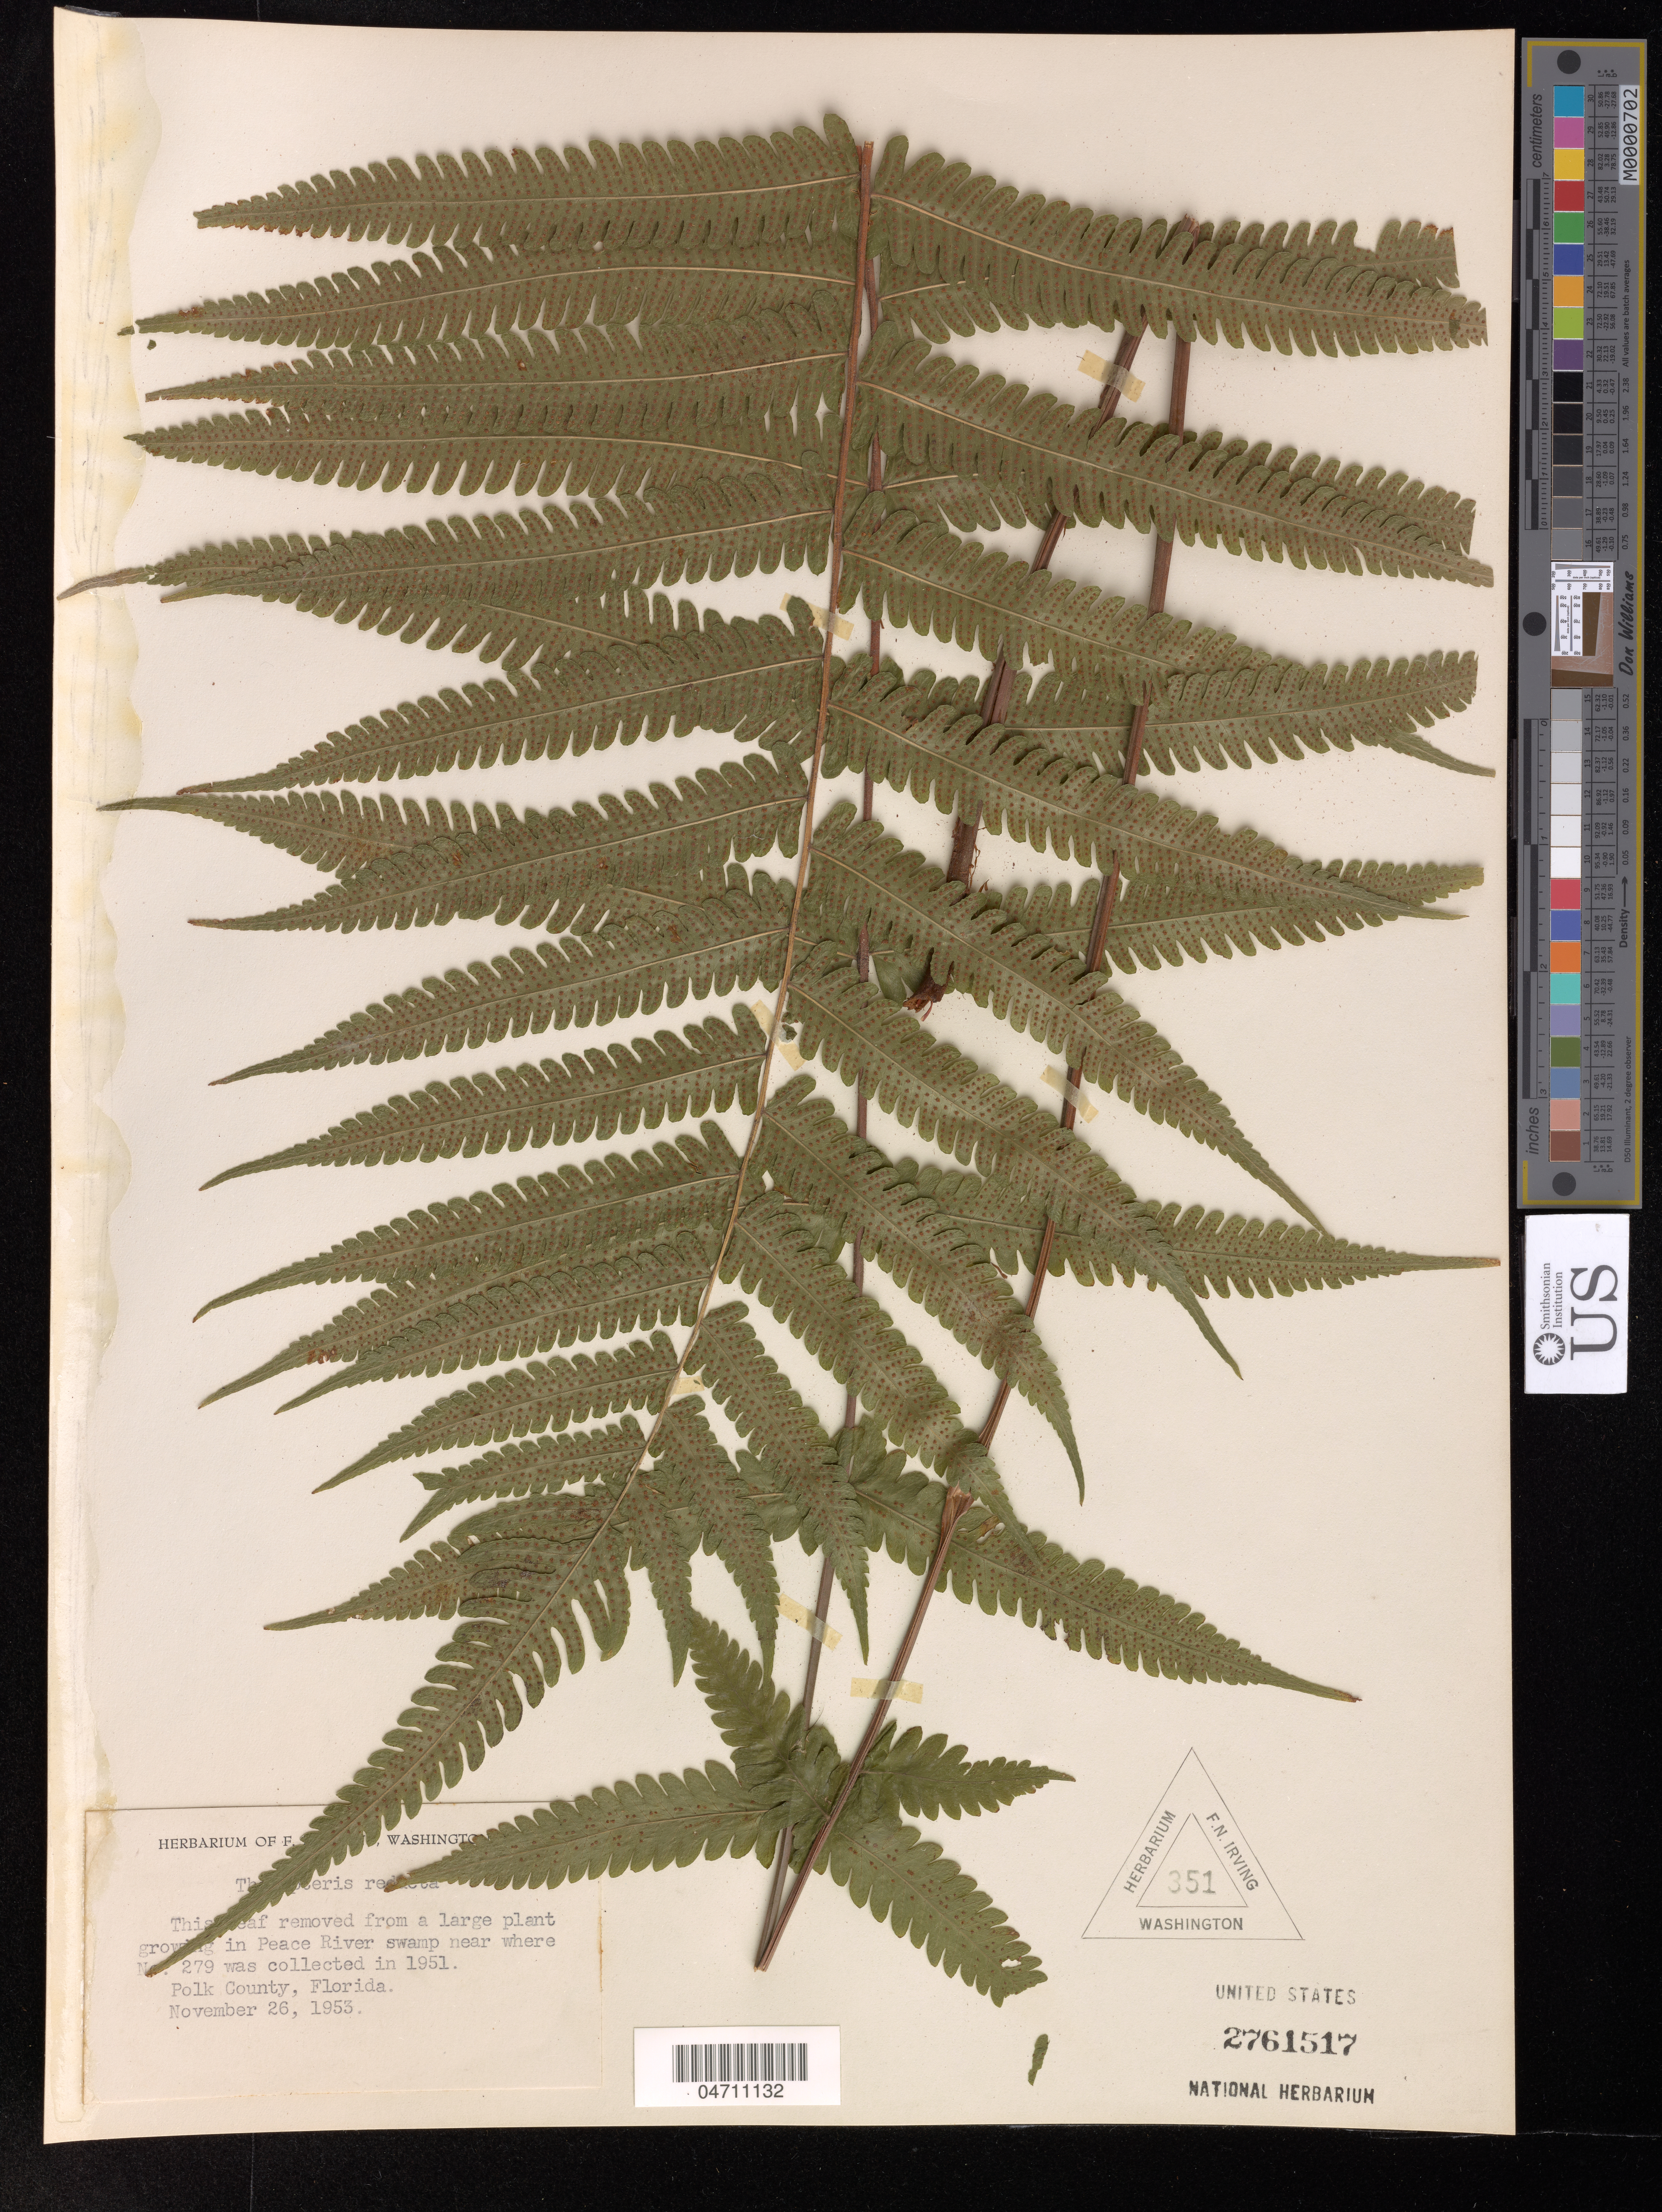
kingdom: Plantae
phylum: Tracheophyta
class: Polypodiopsida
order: Cyatheales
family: Thyrsopteridaceae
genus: Thyrsopteris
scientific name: Thyrsopteris retusa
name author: Fontaine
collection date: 1953-11-26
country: United States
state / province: Florida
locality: In Peace River swamp, Polk County.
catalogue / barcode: US 2761517